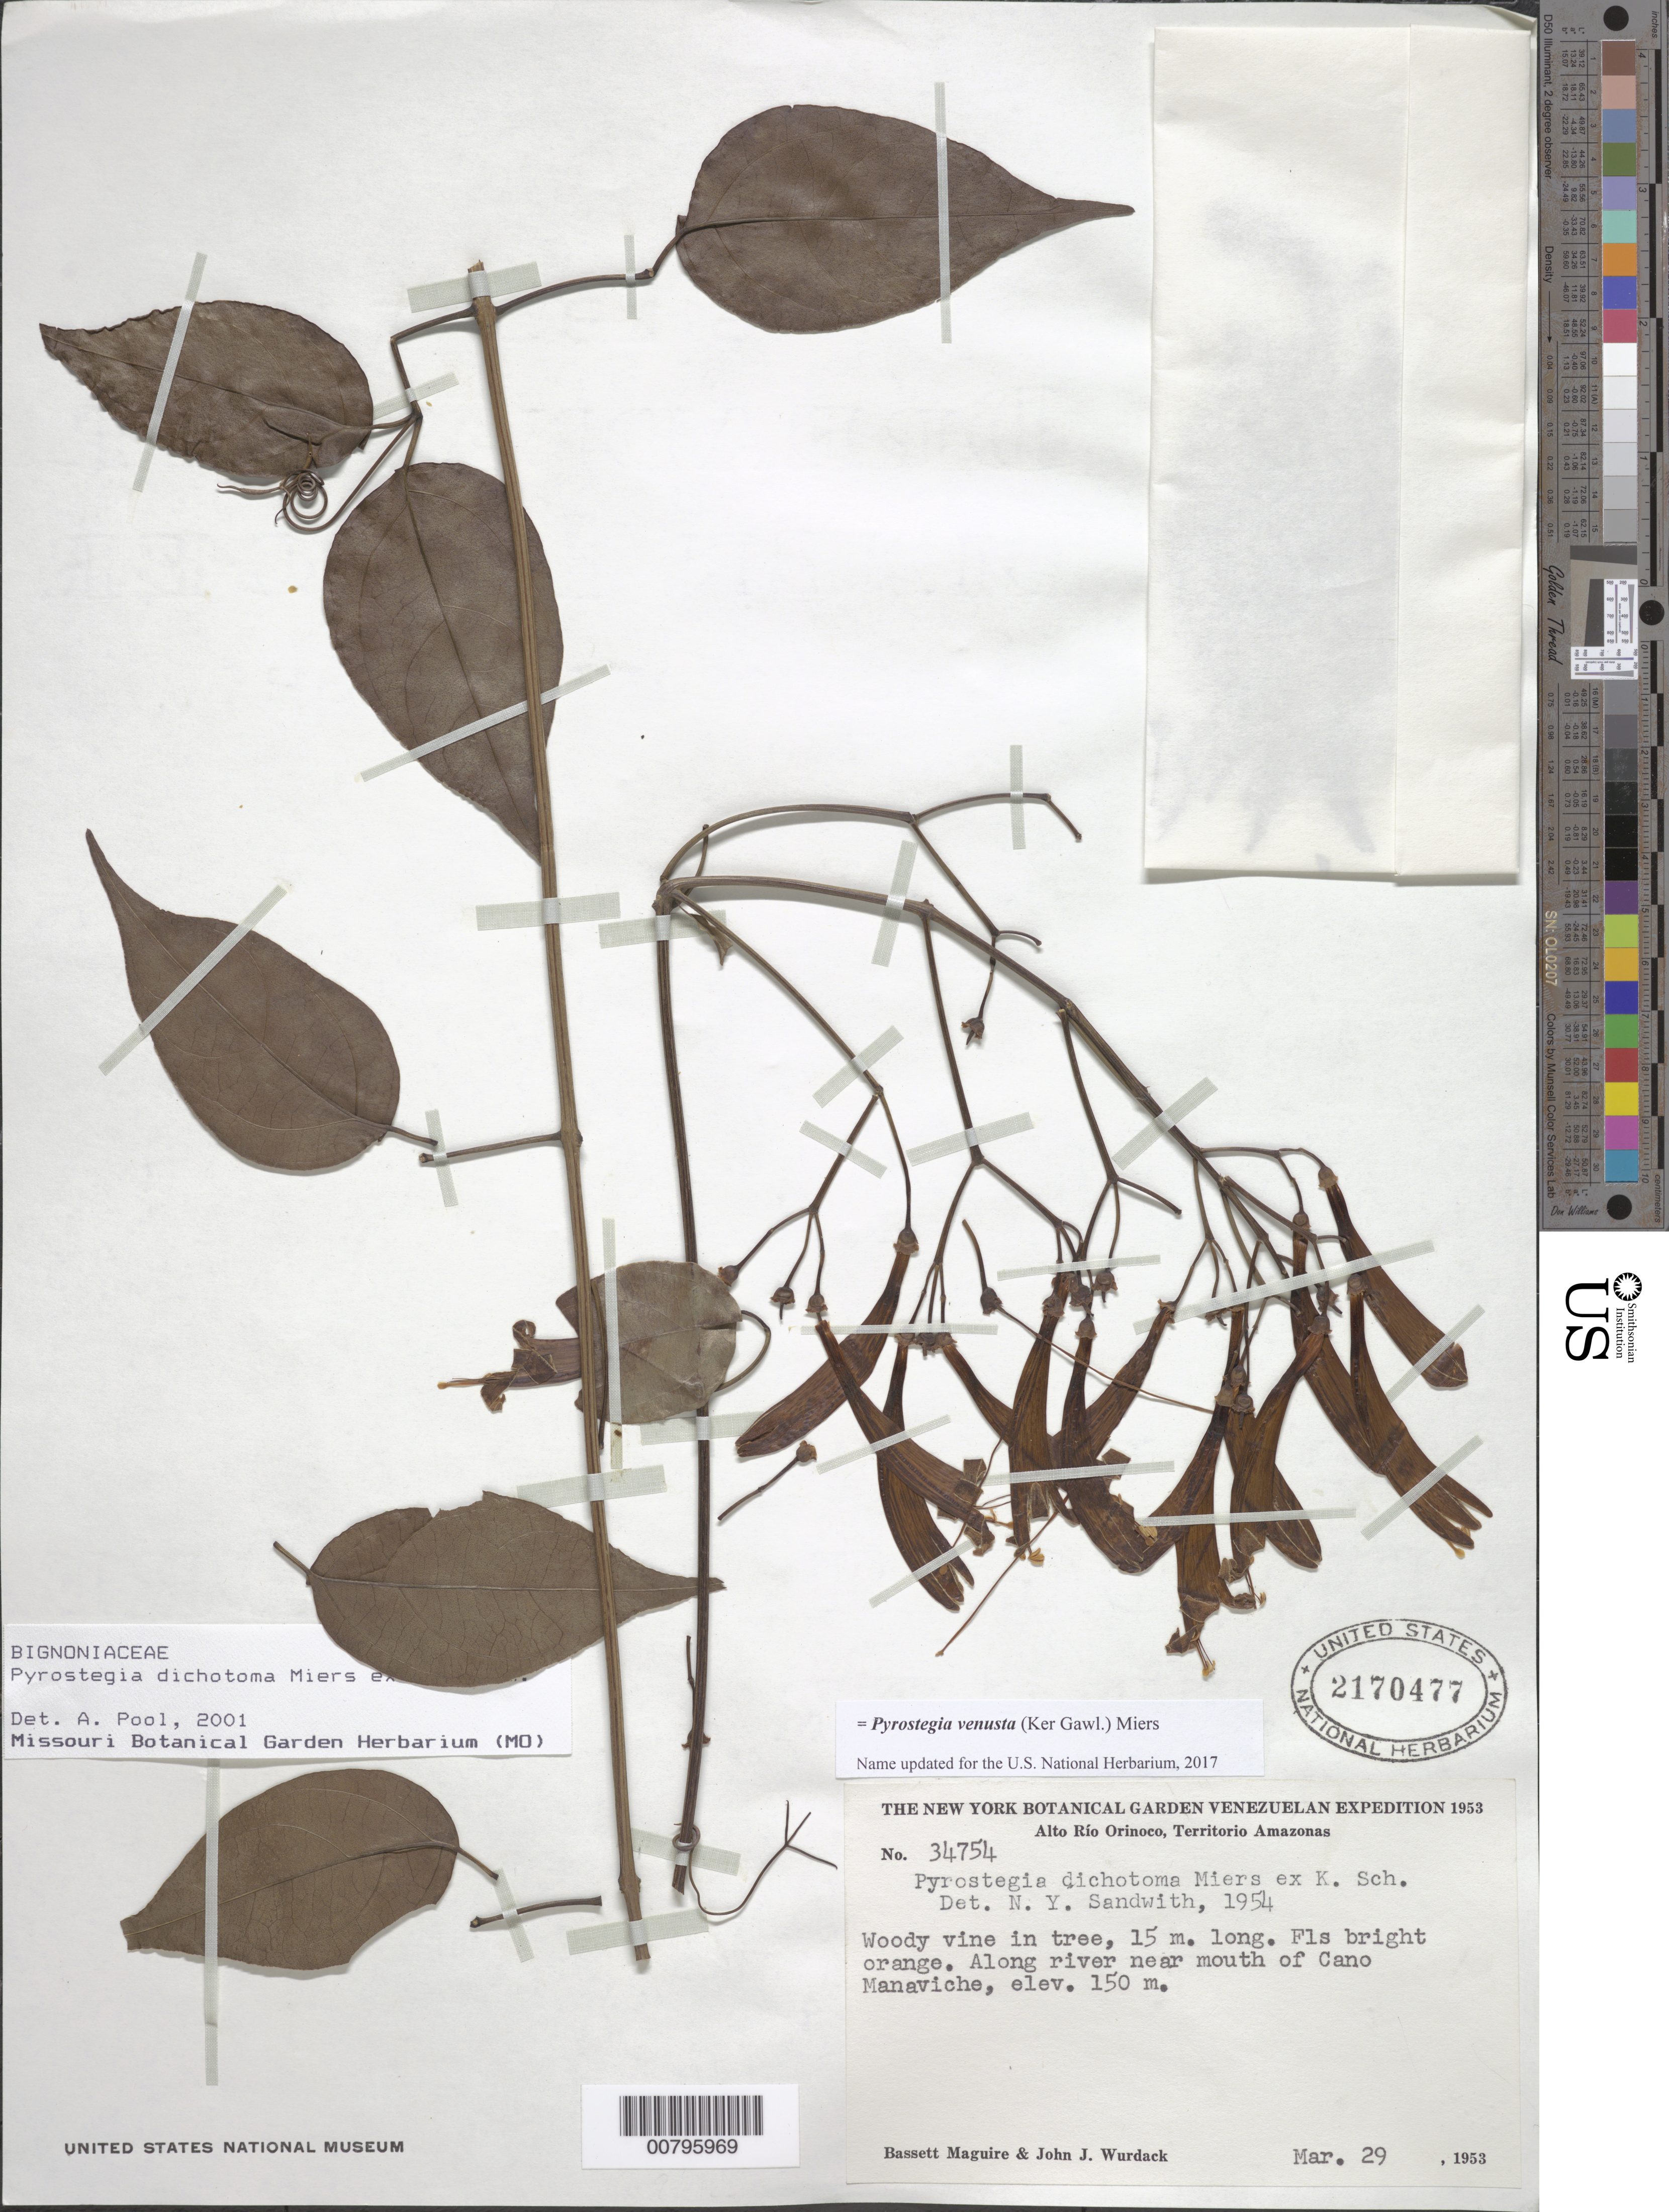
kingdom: Plantae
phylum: Tracheophyta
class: Magnoliopsida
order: Lamiales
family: Bignoniaceae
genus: Pyrostegia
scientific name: Pyrostegia venusta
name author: (Ker Gawl.) Miers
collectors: B. Maguire & J. J. Wurdack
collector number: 34754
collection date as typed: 29-Mar-53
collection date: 1953-03-29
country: Venezuela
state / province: Amazonas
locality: Alto Río Orinoco, near mouth of Caño Manaviche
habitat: Along river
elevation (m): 150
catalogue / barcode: US 2170477